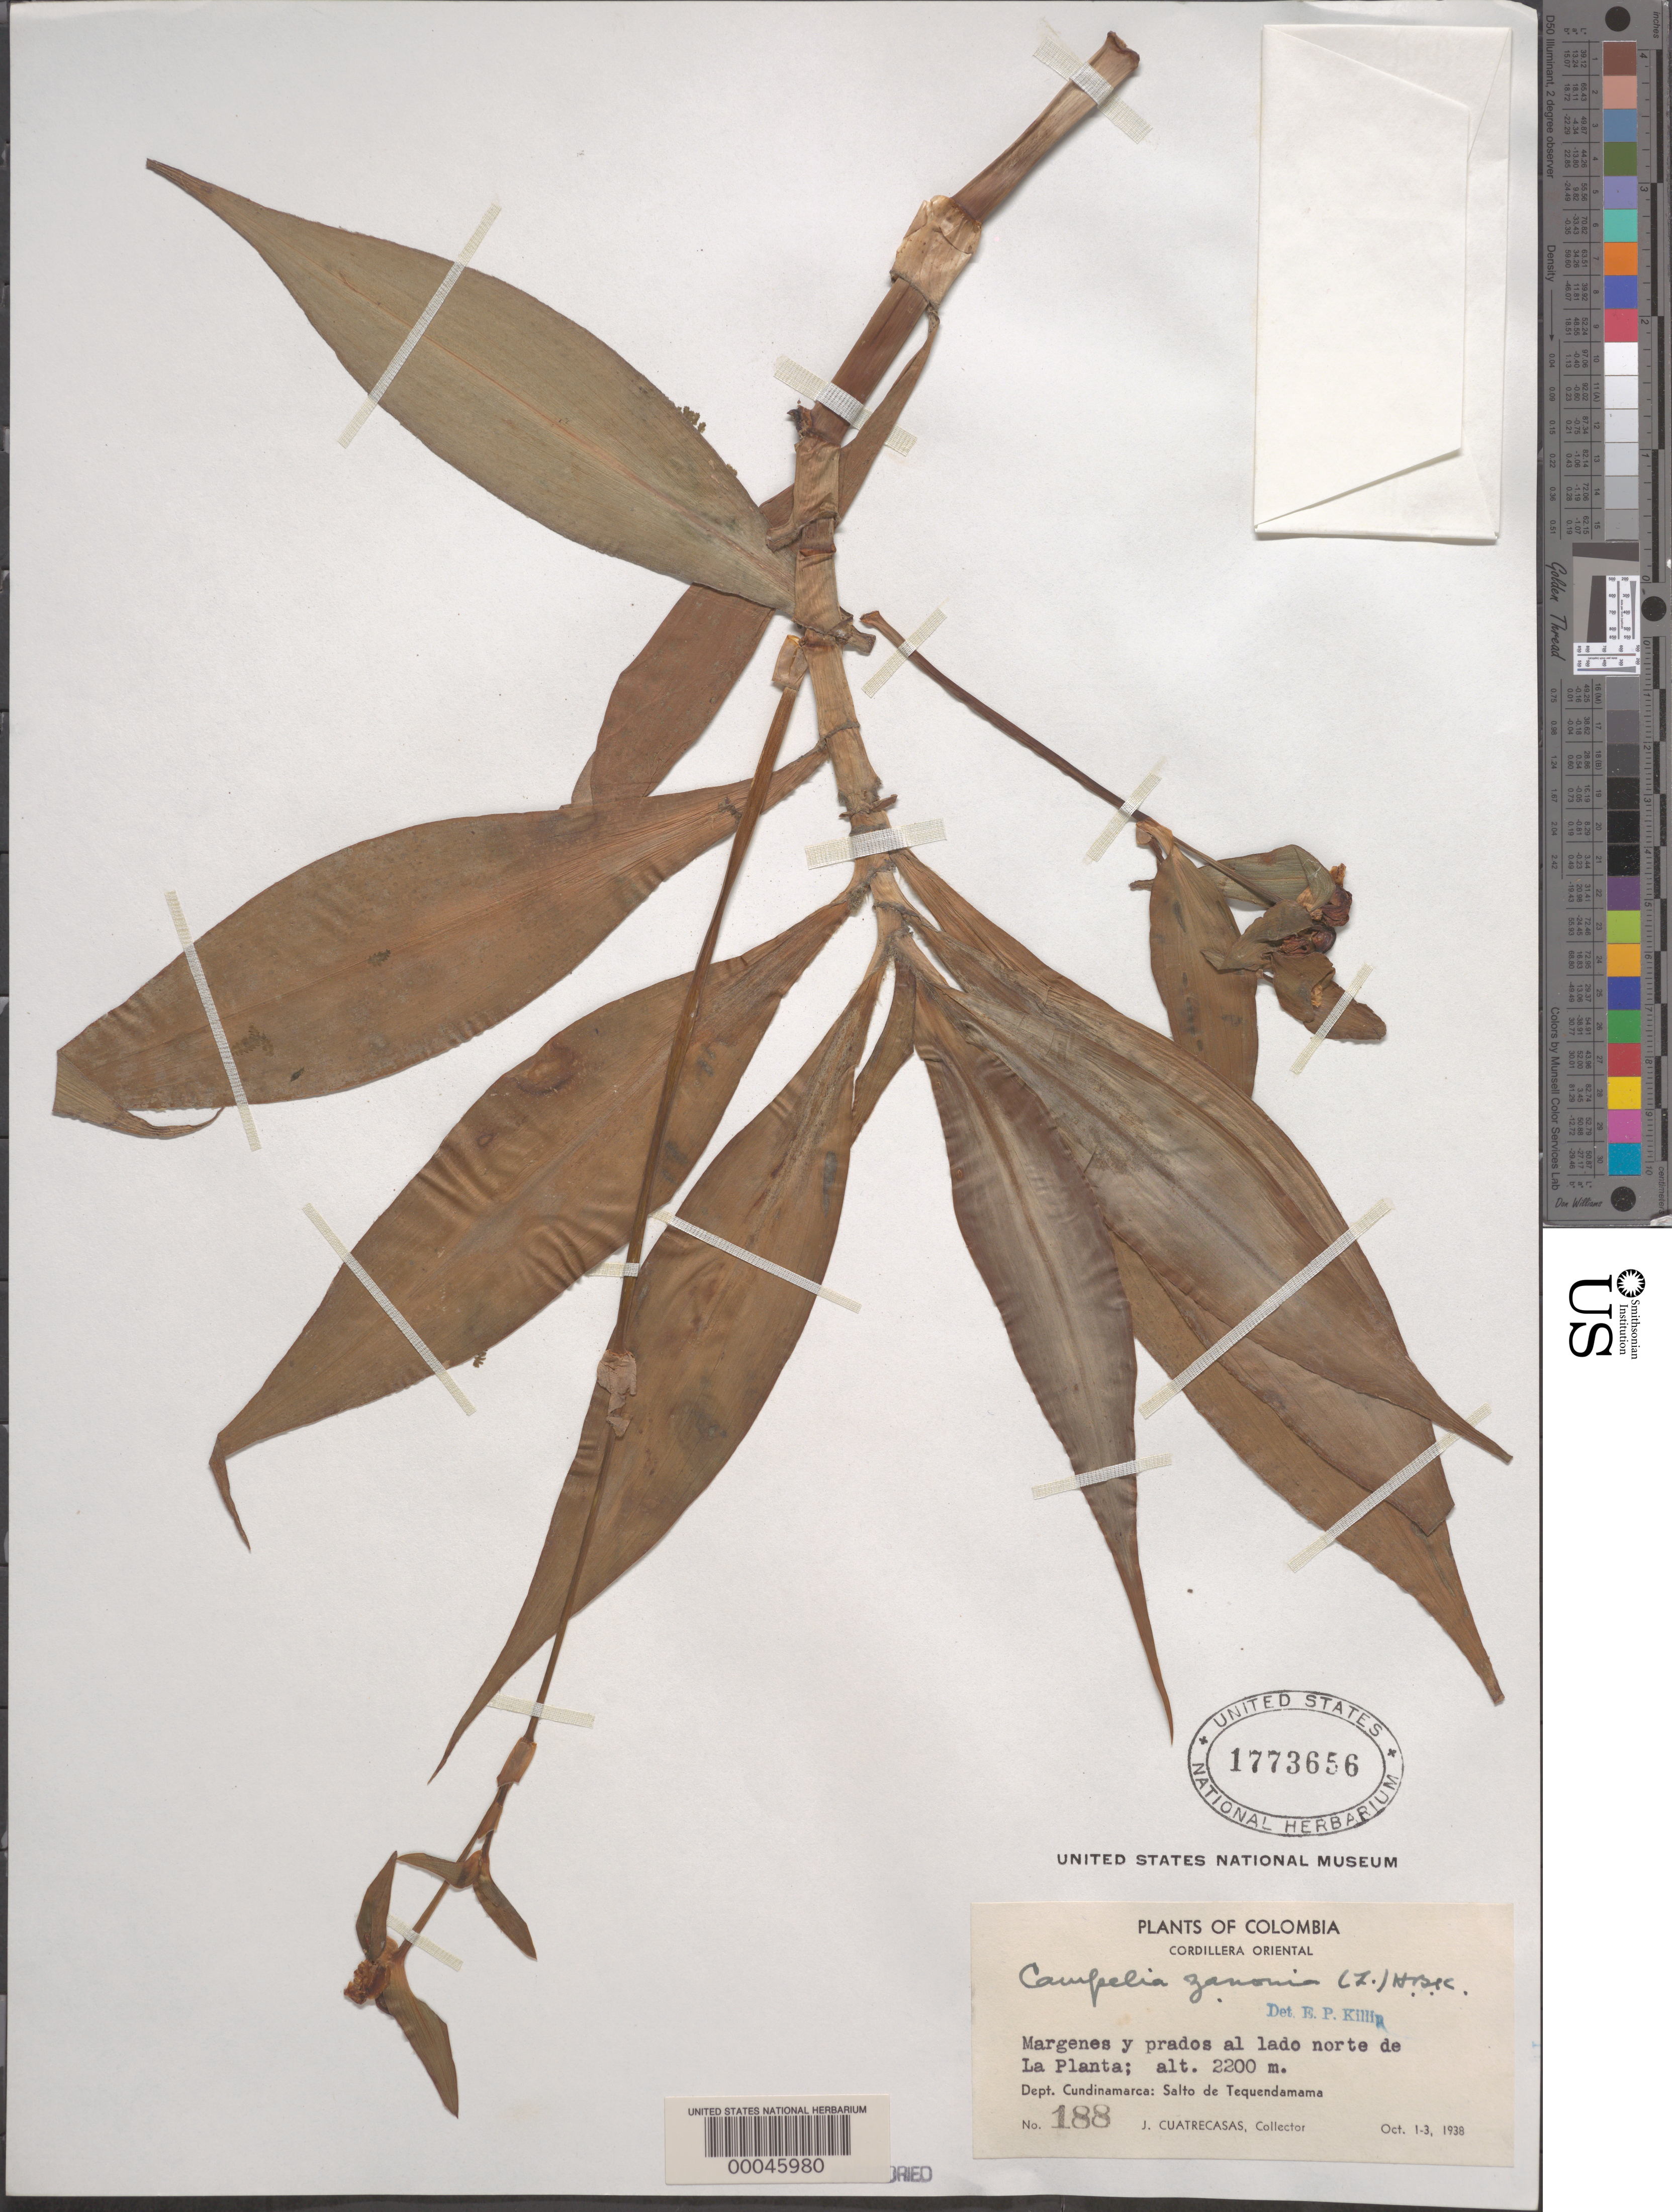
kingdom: Plantae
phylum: Tracheophyta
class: Liliopsida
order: Commelinales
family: Commelinaceae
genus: Tradescantia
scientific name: Tradescantia zanonia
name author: (L.) Sw.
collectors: J. Cuatrecasas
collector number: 188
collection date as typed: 01 Oct 1938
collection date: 1938-10-01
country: Colombia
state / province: Cundinamarca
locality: Salto de Tequendama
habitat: Lake margin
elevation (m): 2200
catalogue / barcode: US 1773656